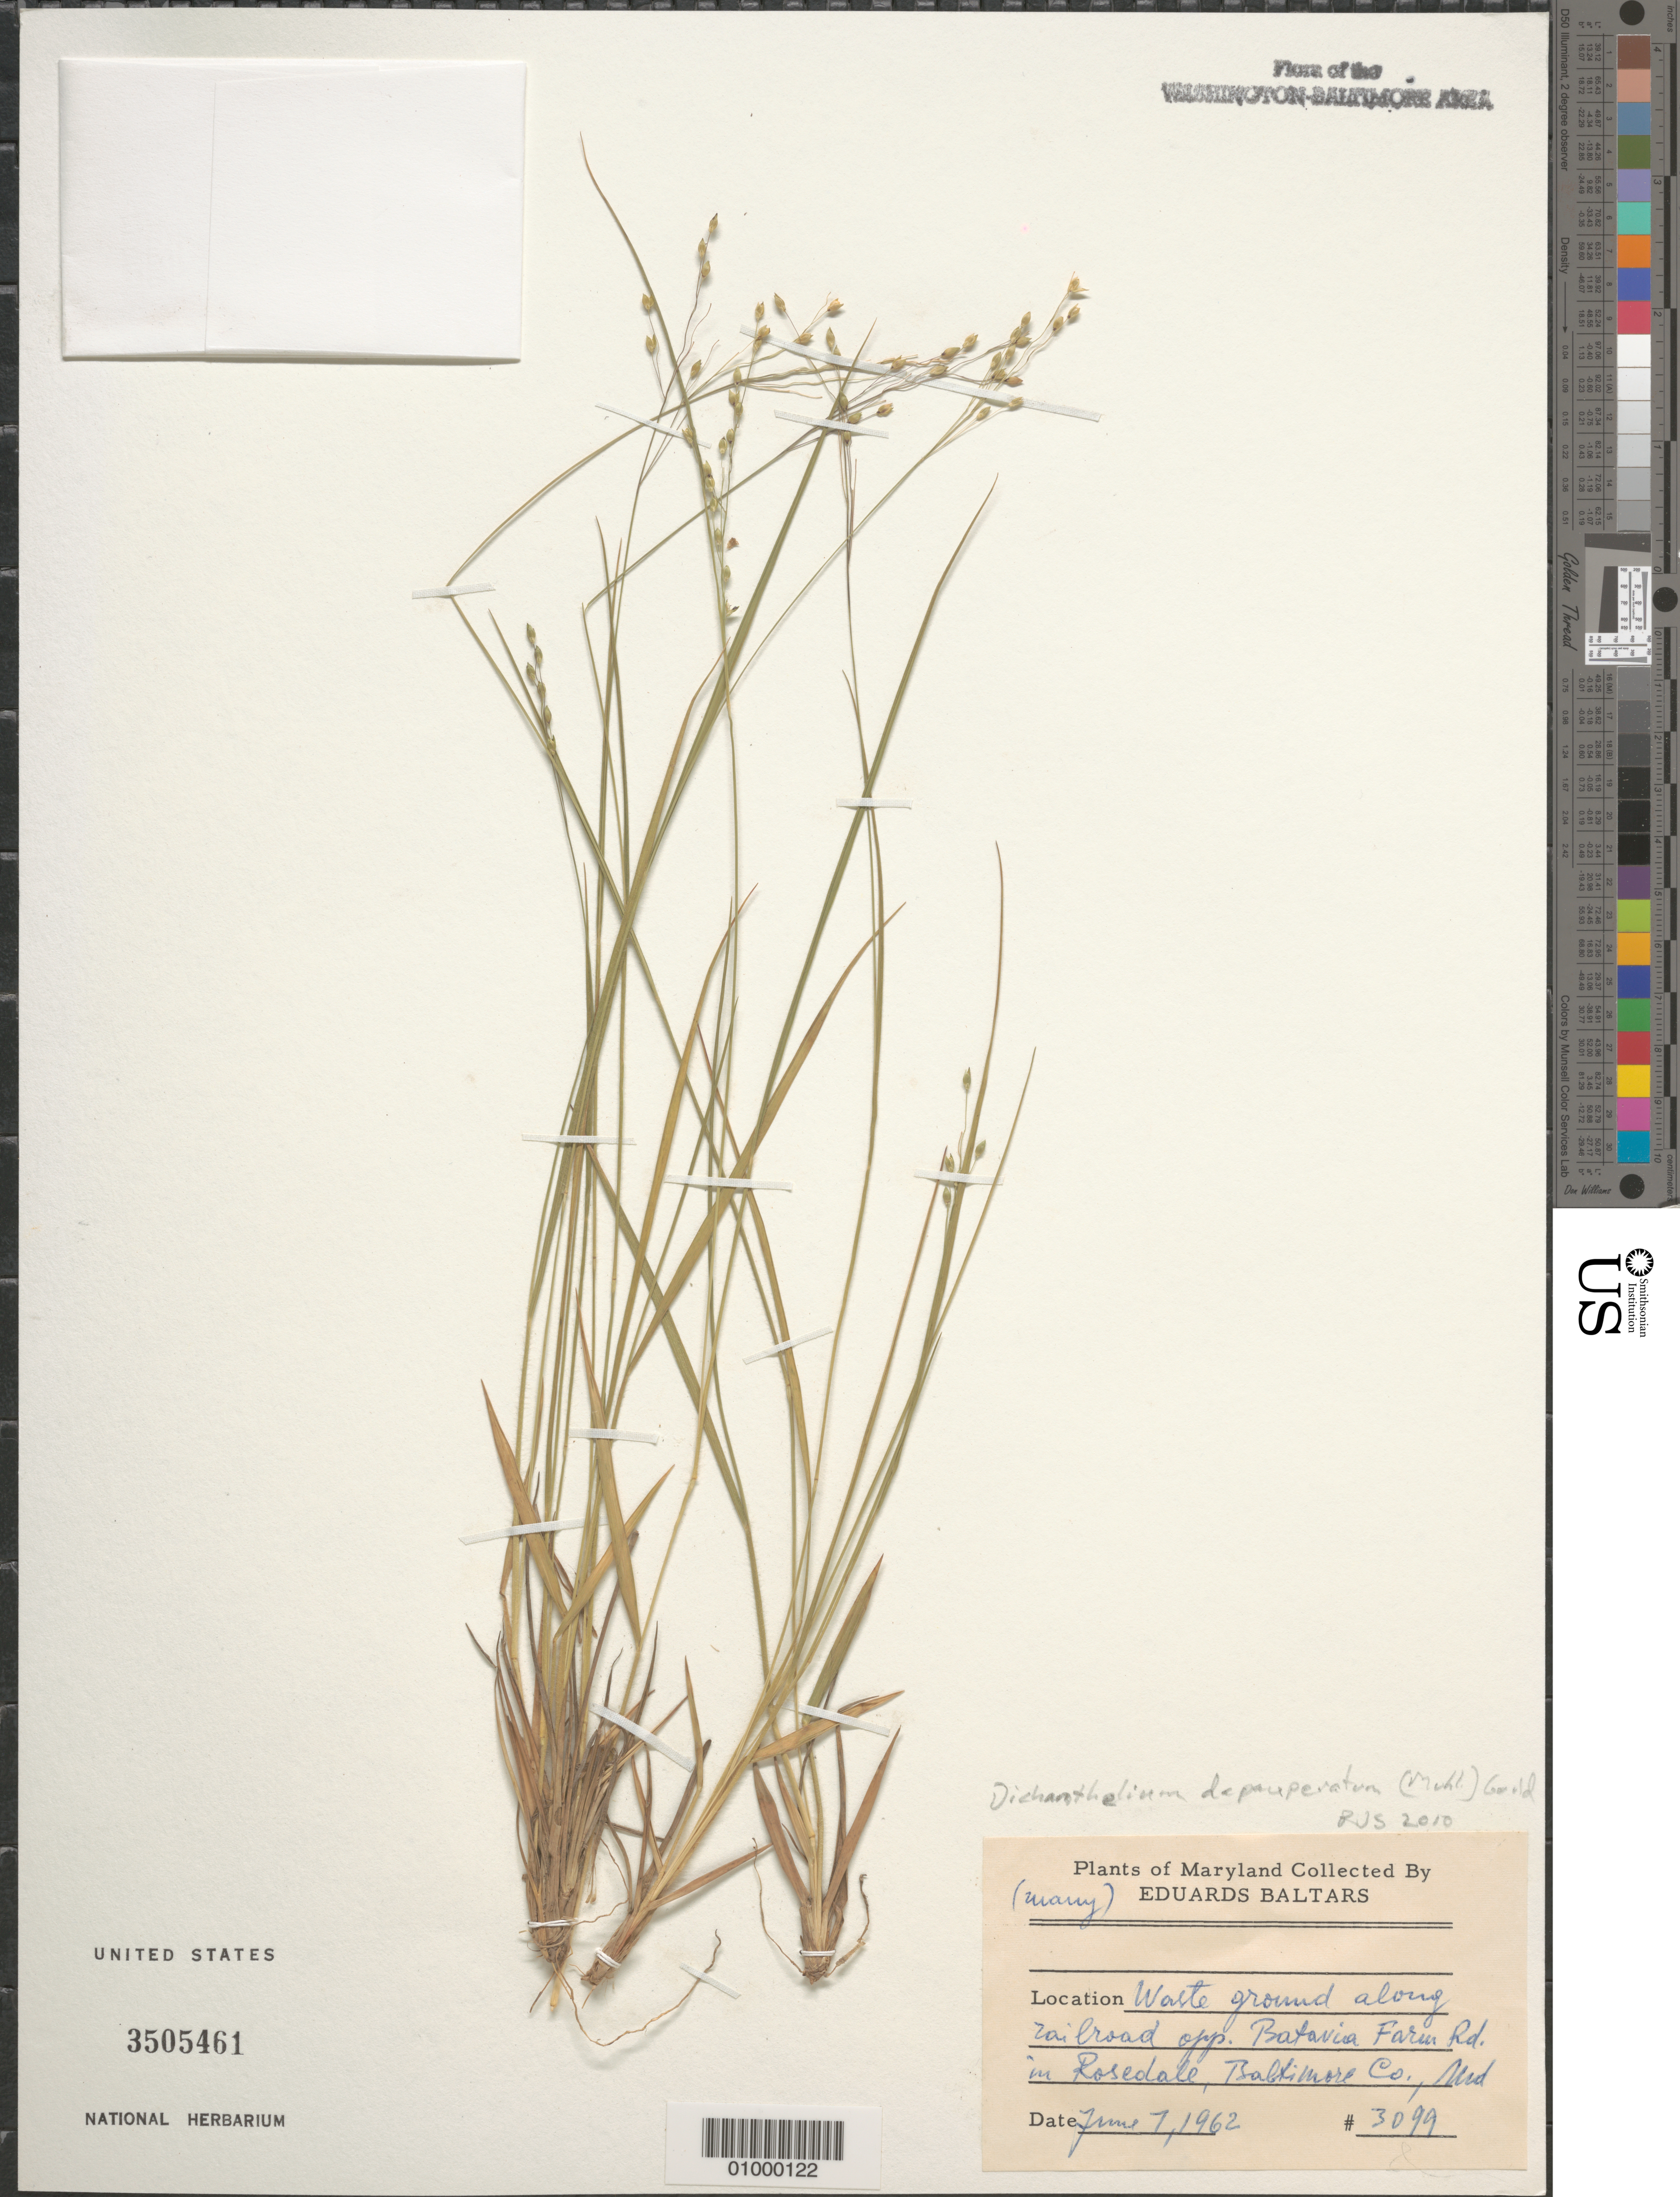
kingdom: Plantae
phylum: Tracheophyta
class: Liliopsida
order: Poales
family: Poaceae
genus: Dichanthelium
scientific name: Dichanthelium depauperatum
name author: (Muhl.) Gould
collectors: E. Baltars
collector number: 3099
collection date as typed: June 7, 1962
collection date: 1962-06-07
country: United States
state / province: Maryland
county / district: Baltimore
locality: Batavia Farm Rd. in Rosedale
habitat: waste ground along railroad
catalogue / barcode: US 3505461